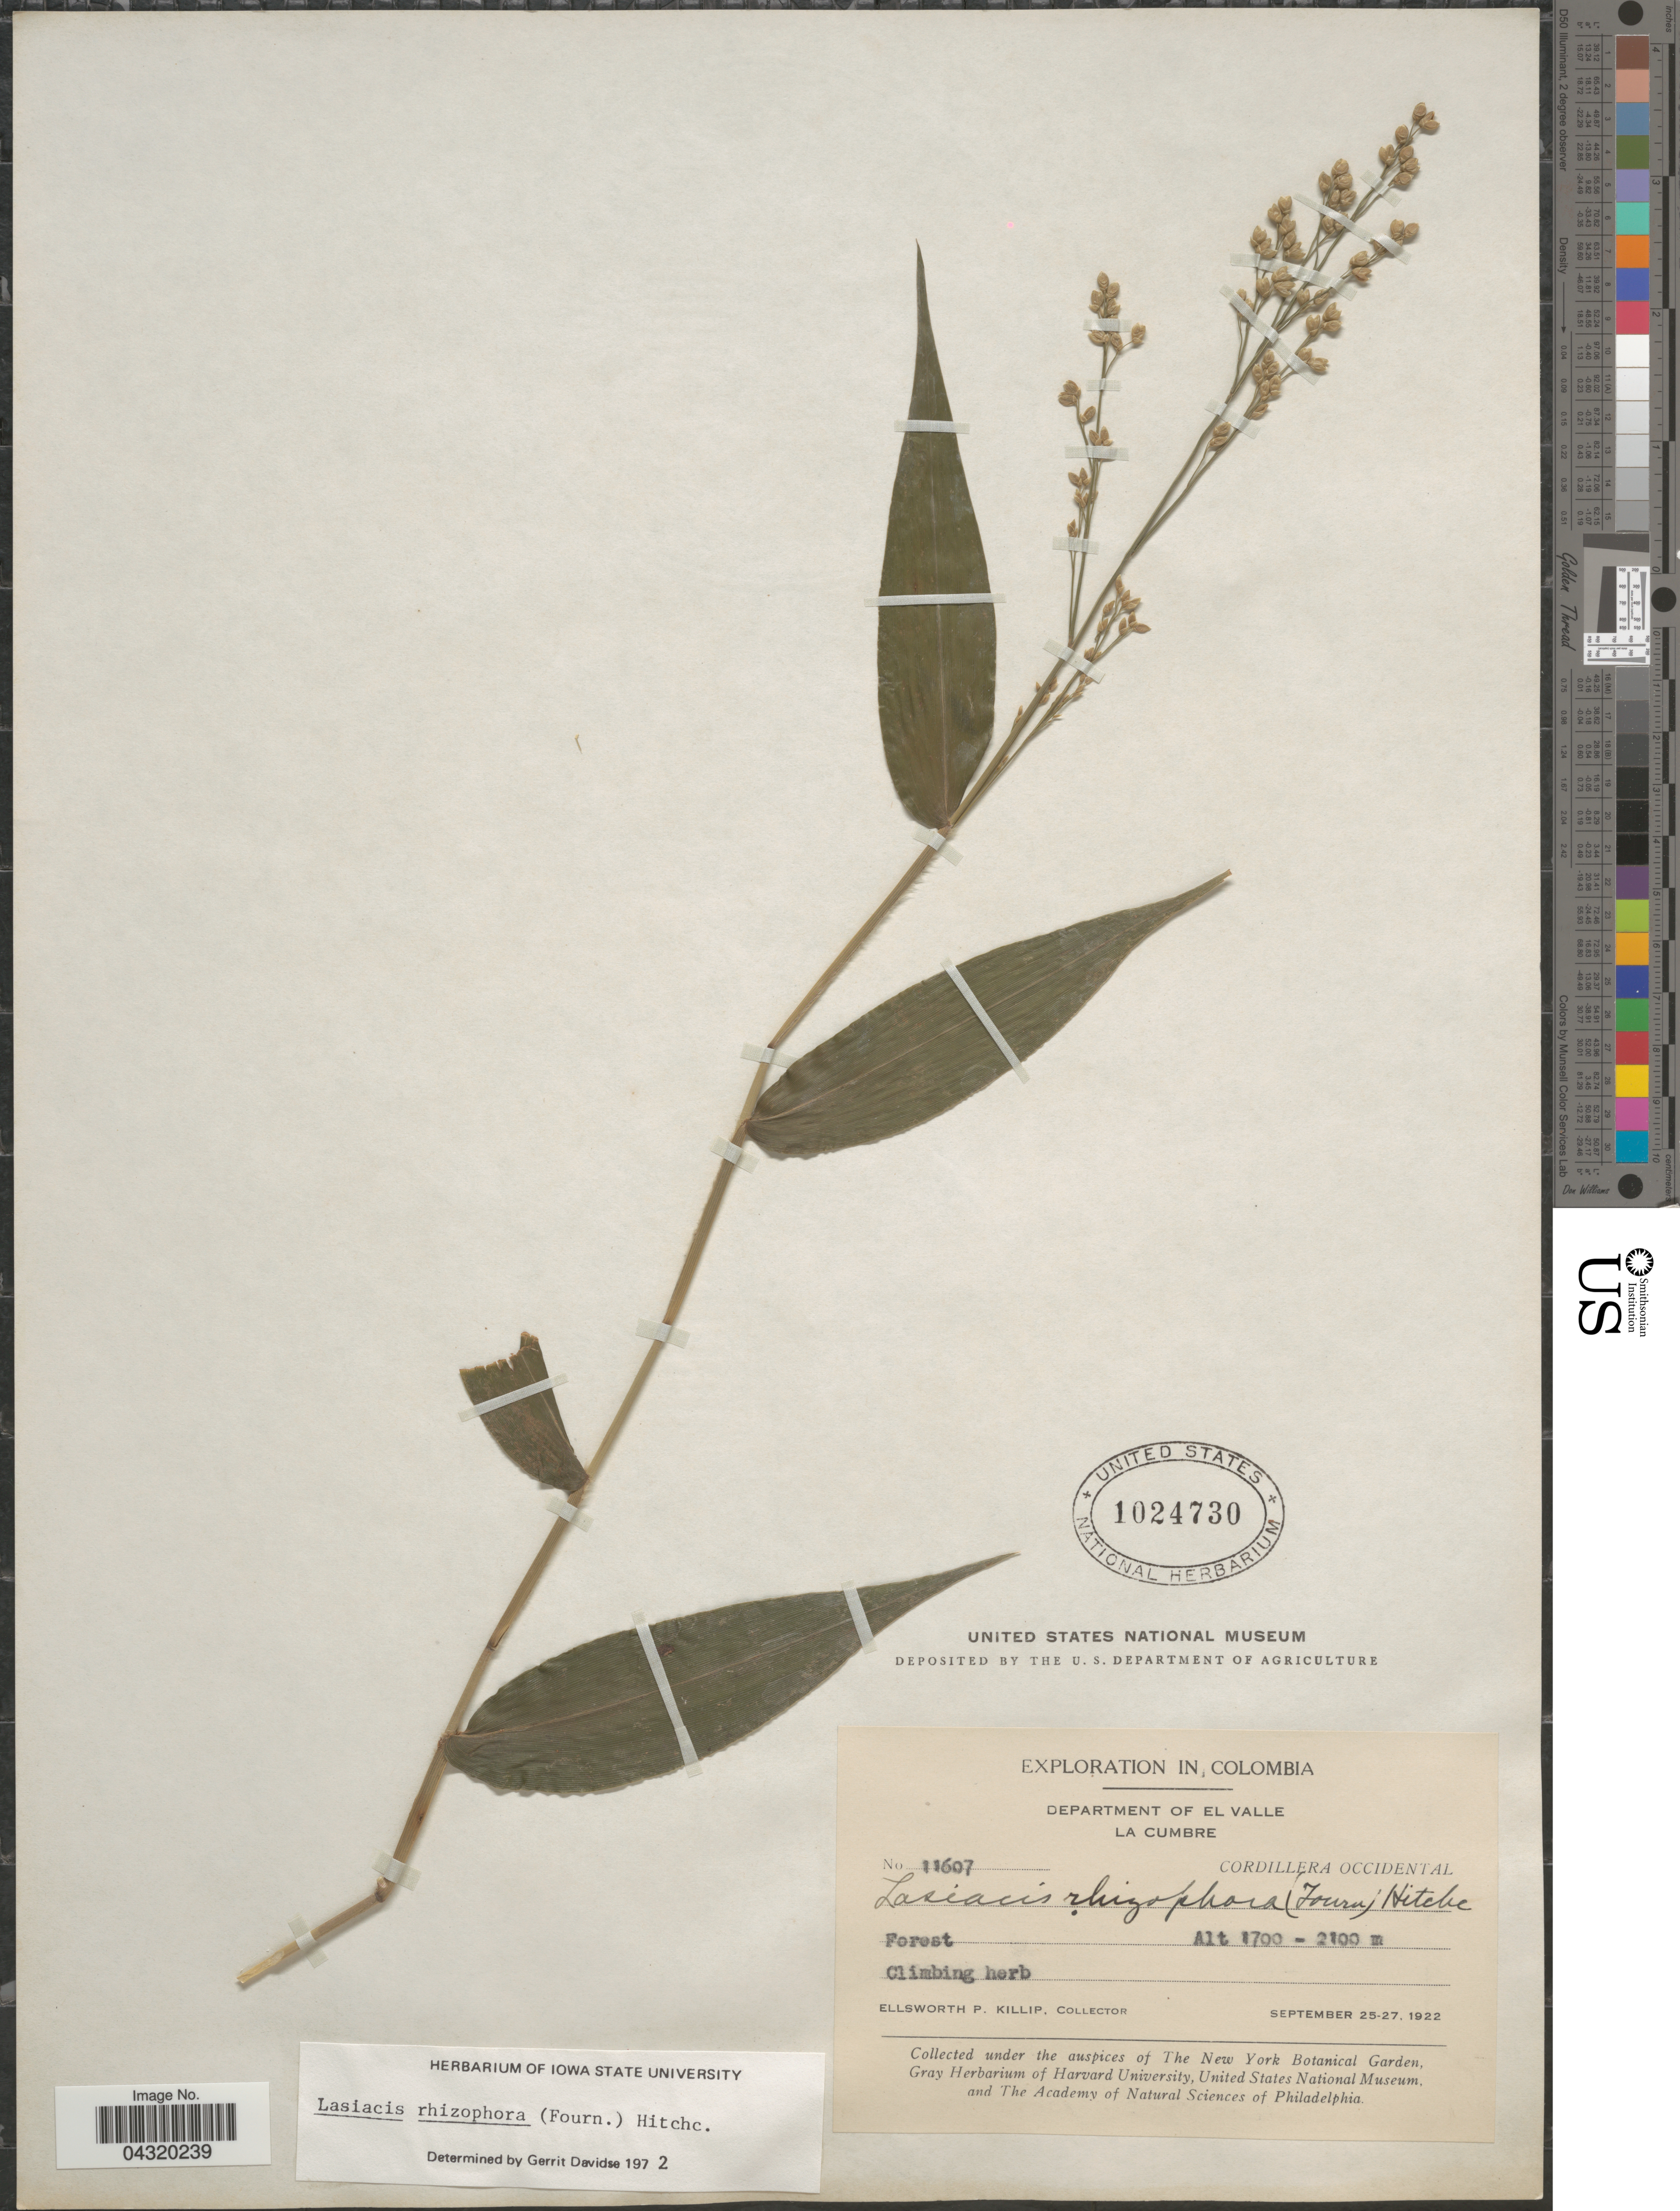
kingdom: Plantae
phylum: Tracheophyta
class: Liliopsida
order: Poales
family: Poaceae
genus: Lasiacis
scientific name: Lasiacis rhizophora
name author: (E. Fourn.) Hitchc.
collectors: E. P. Killip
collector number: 11607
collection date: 1922-09-25/1922-09-27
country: Colombia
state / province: Valle del Cauca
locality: Exploration in Colombia. Department of El Valle. La Cumbre. Cordillera Occidental.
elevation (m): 1700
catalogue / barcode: US 1024730